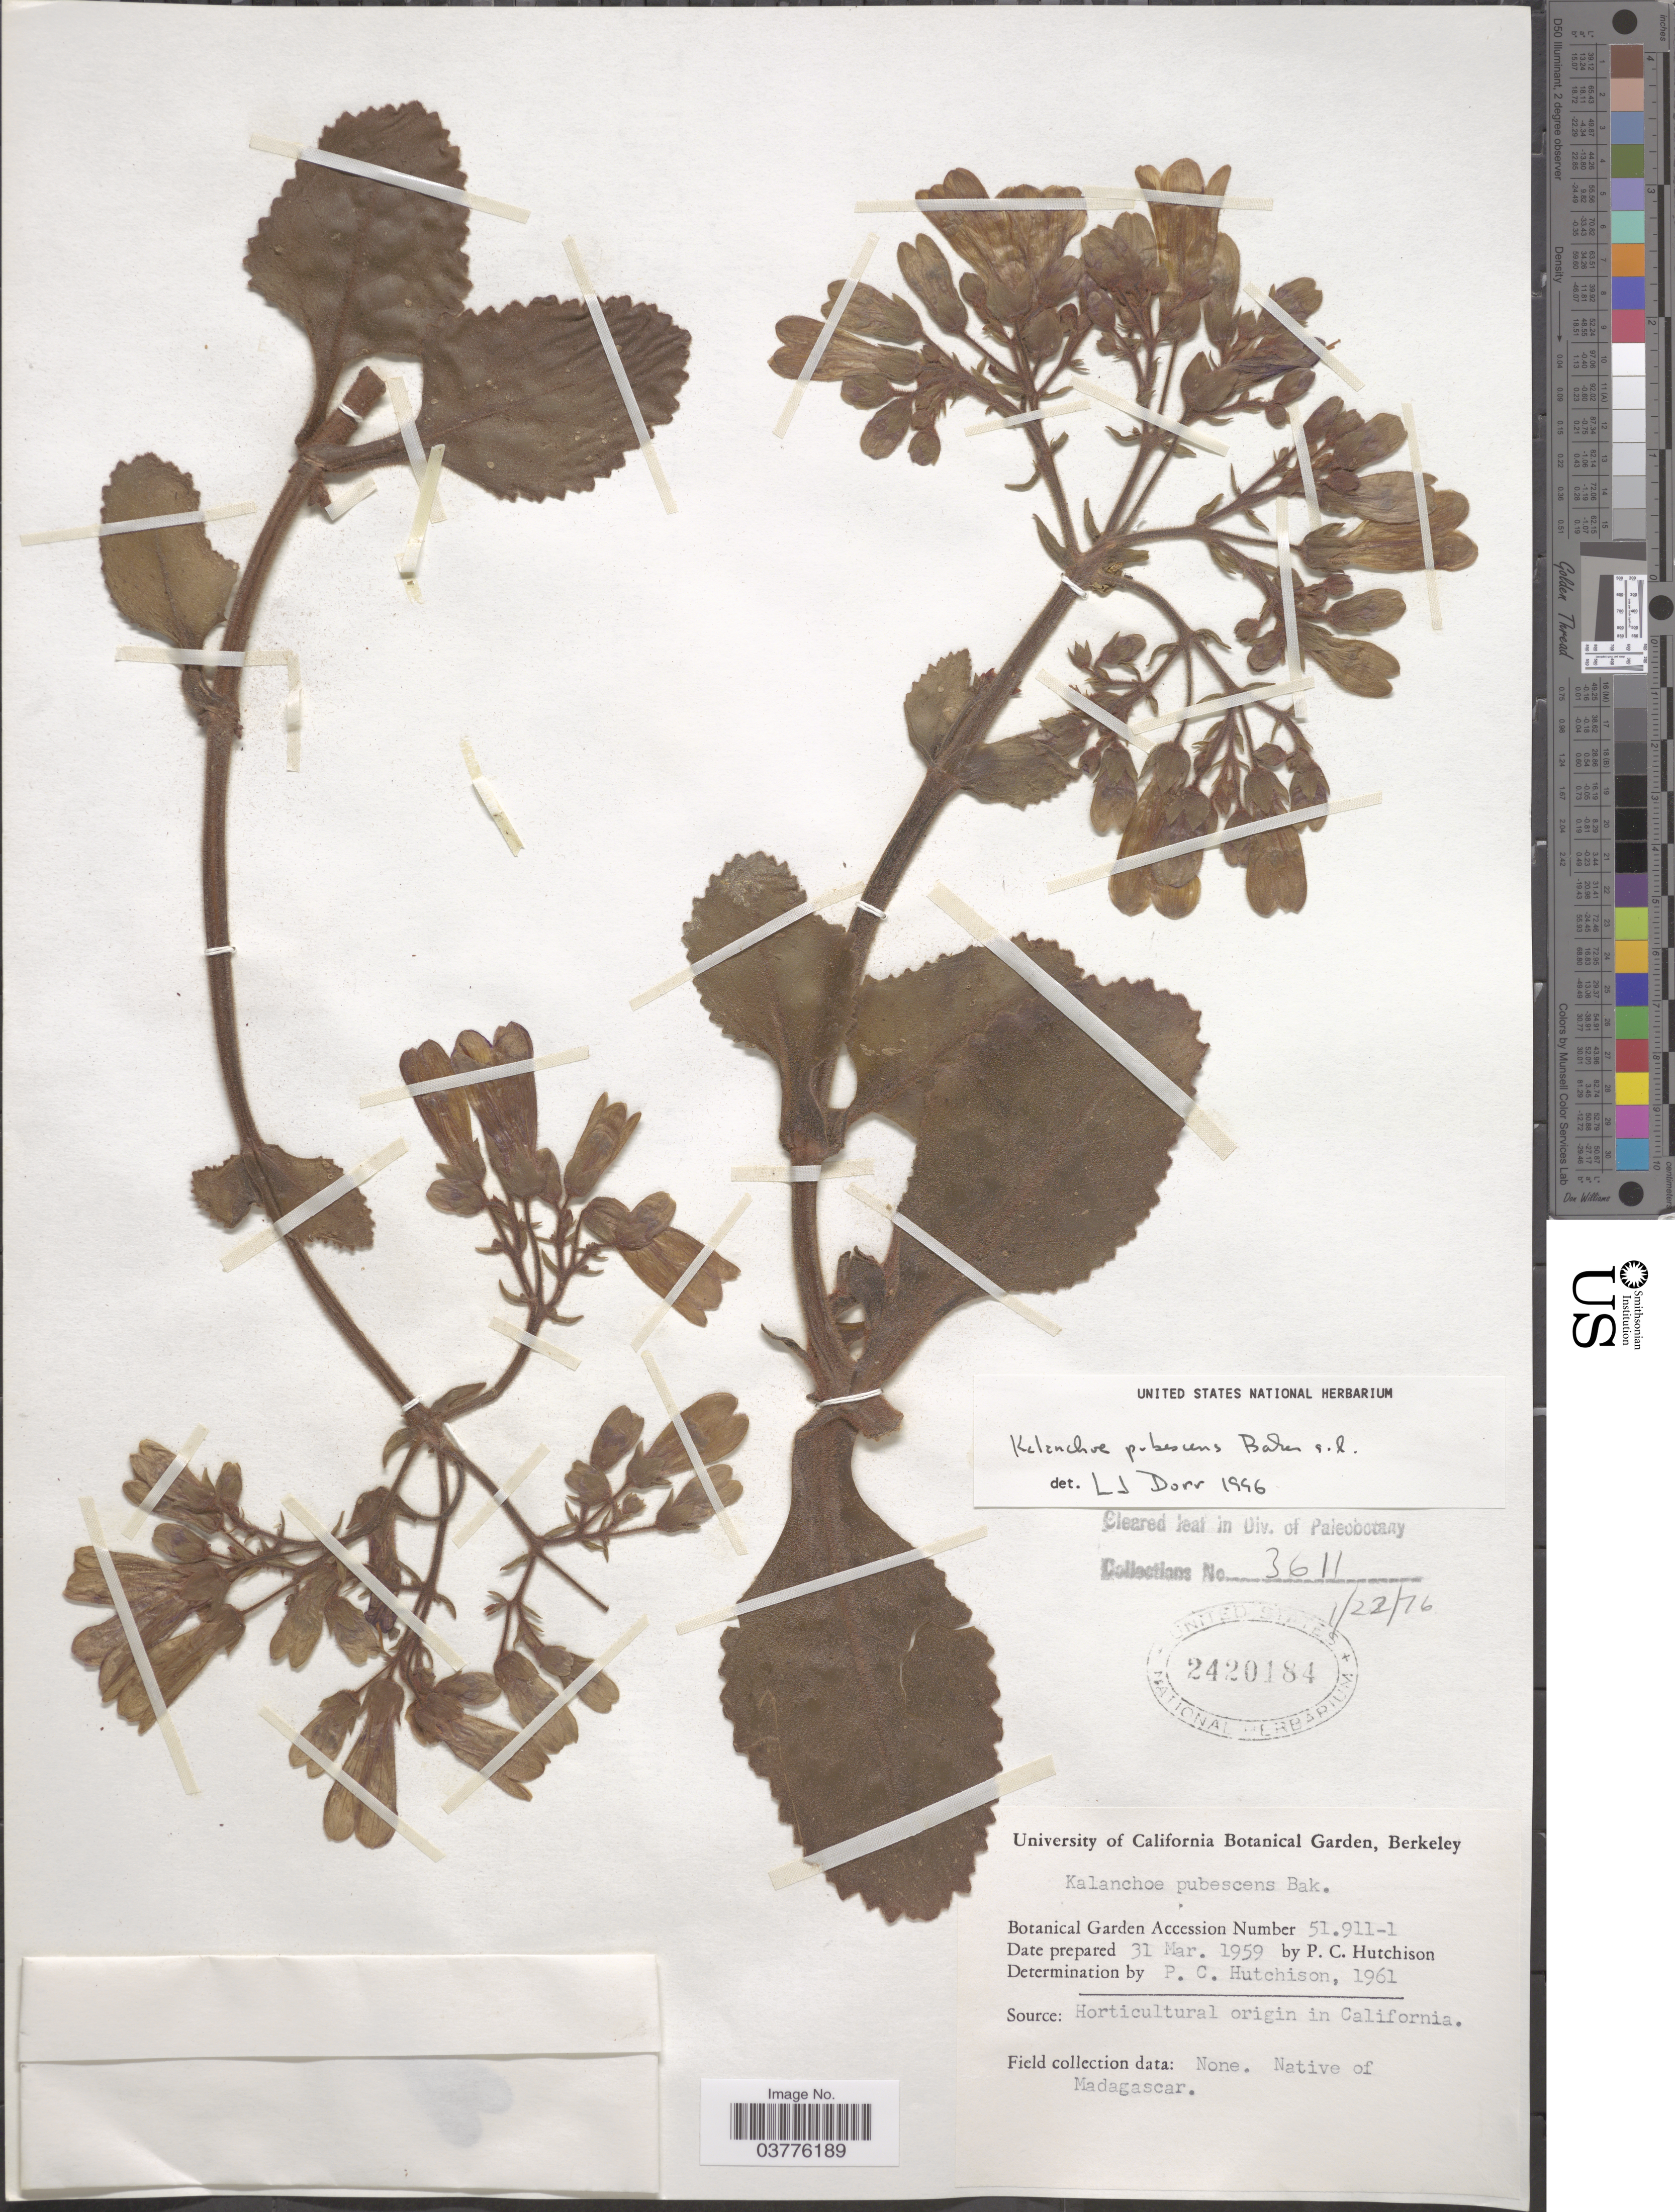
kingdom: Plantae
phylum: Tracheophyta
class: Magnoliopsida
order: Saxifragales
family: Crassulaceae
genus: Kalanchoe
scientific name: Kalanchoe pubescens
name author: Baker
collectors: P. C. Hutchison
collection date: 1959-03-31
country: United States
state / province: California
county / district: Alameda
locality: University of California Botanical Garden, Berkeley.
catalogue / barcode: US 2420184